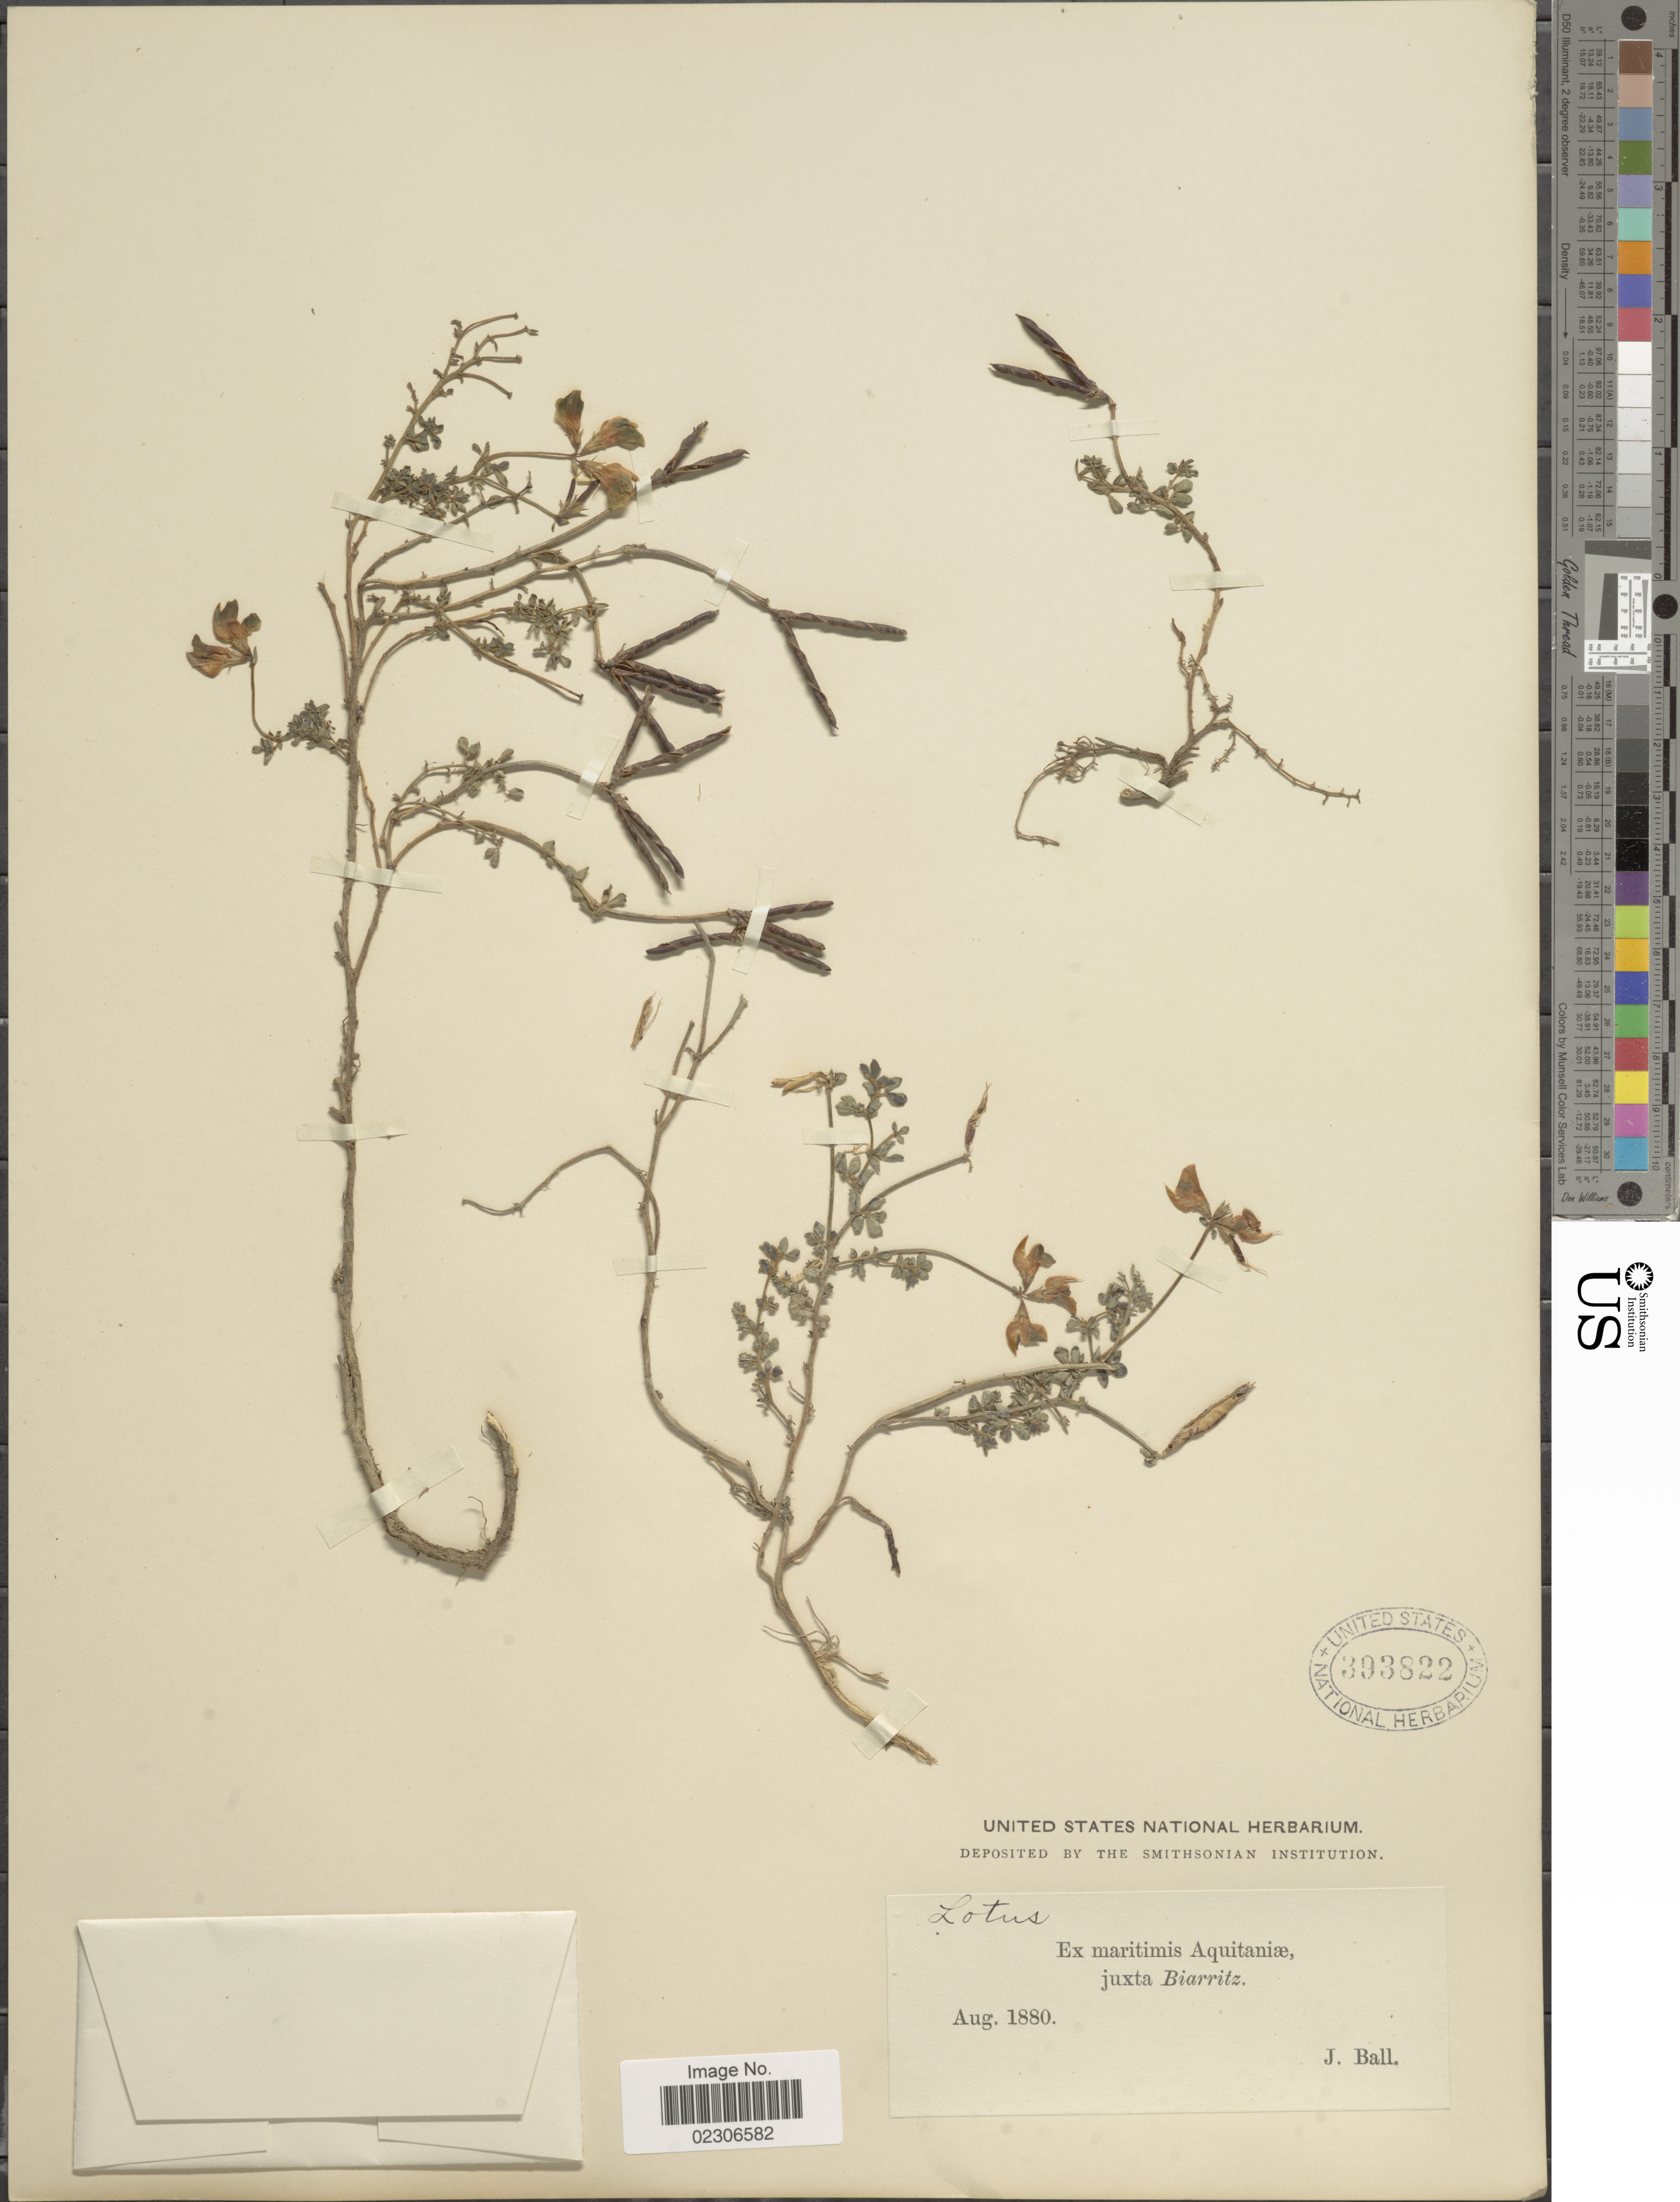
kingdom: Plantae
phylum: Tracheophyta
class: Magnoliopsida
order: Fabales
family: Fabaceae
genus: Lotus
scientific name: Lotus corniculatus var. alpinus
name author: Ser.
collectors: J. Ball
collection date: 1880-08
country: France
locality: Ex maritimis Aquitaniae, juxta Biarritz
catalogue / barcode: US 393822